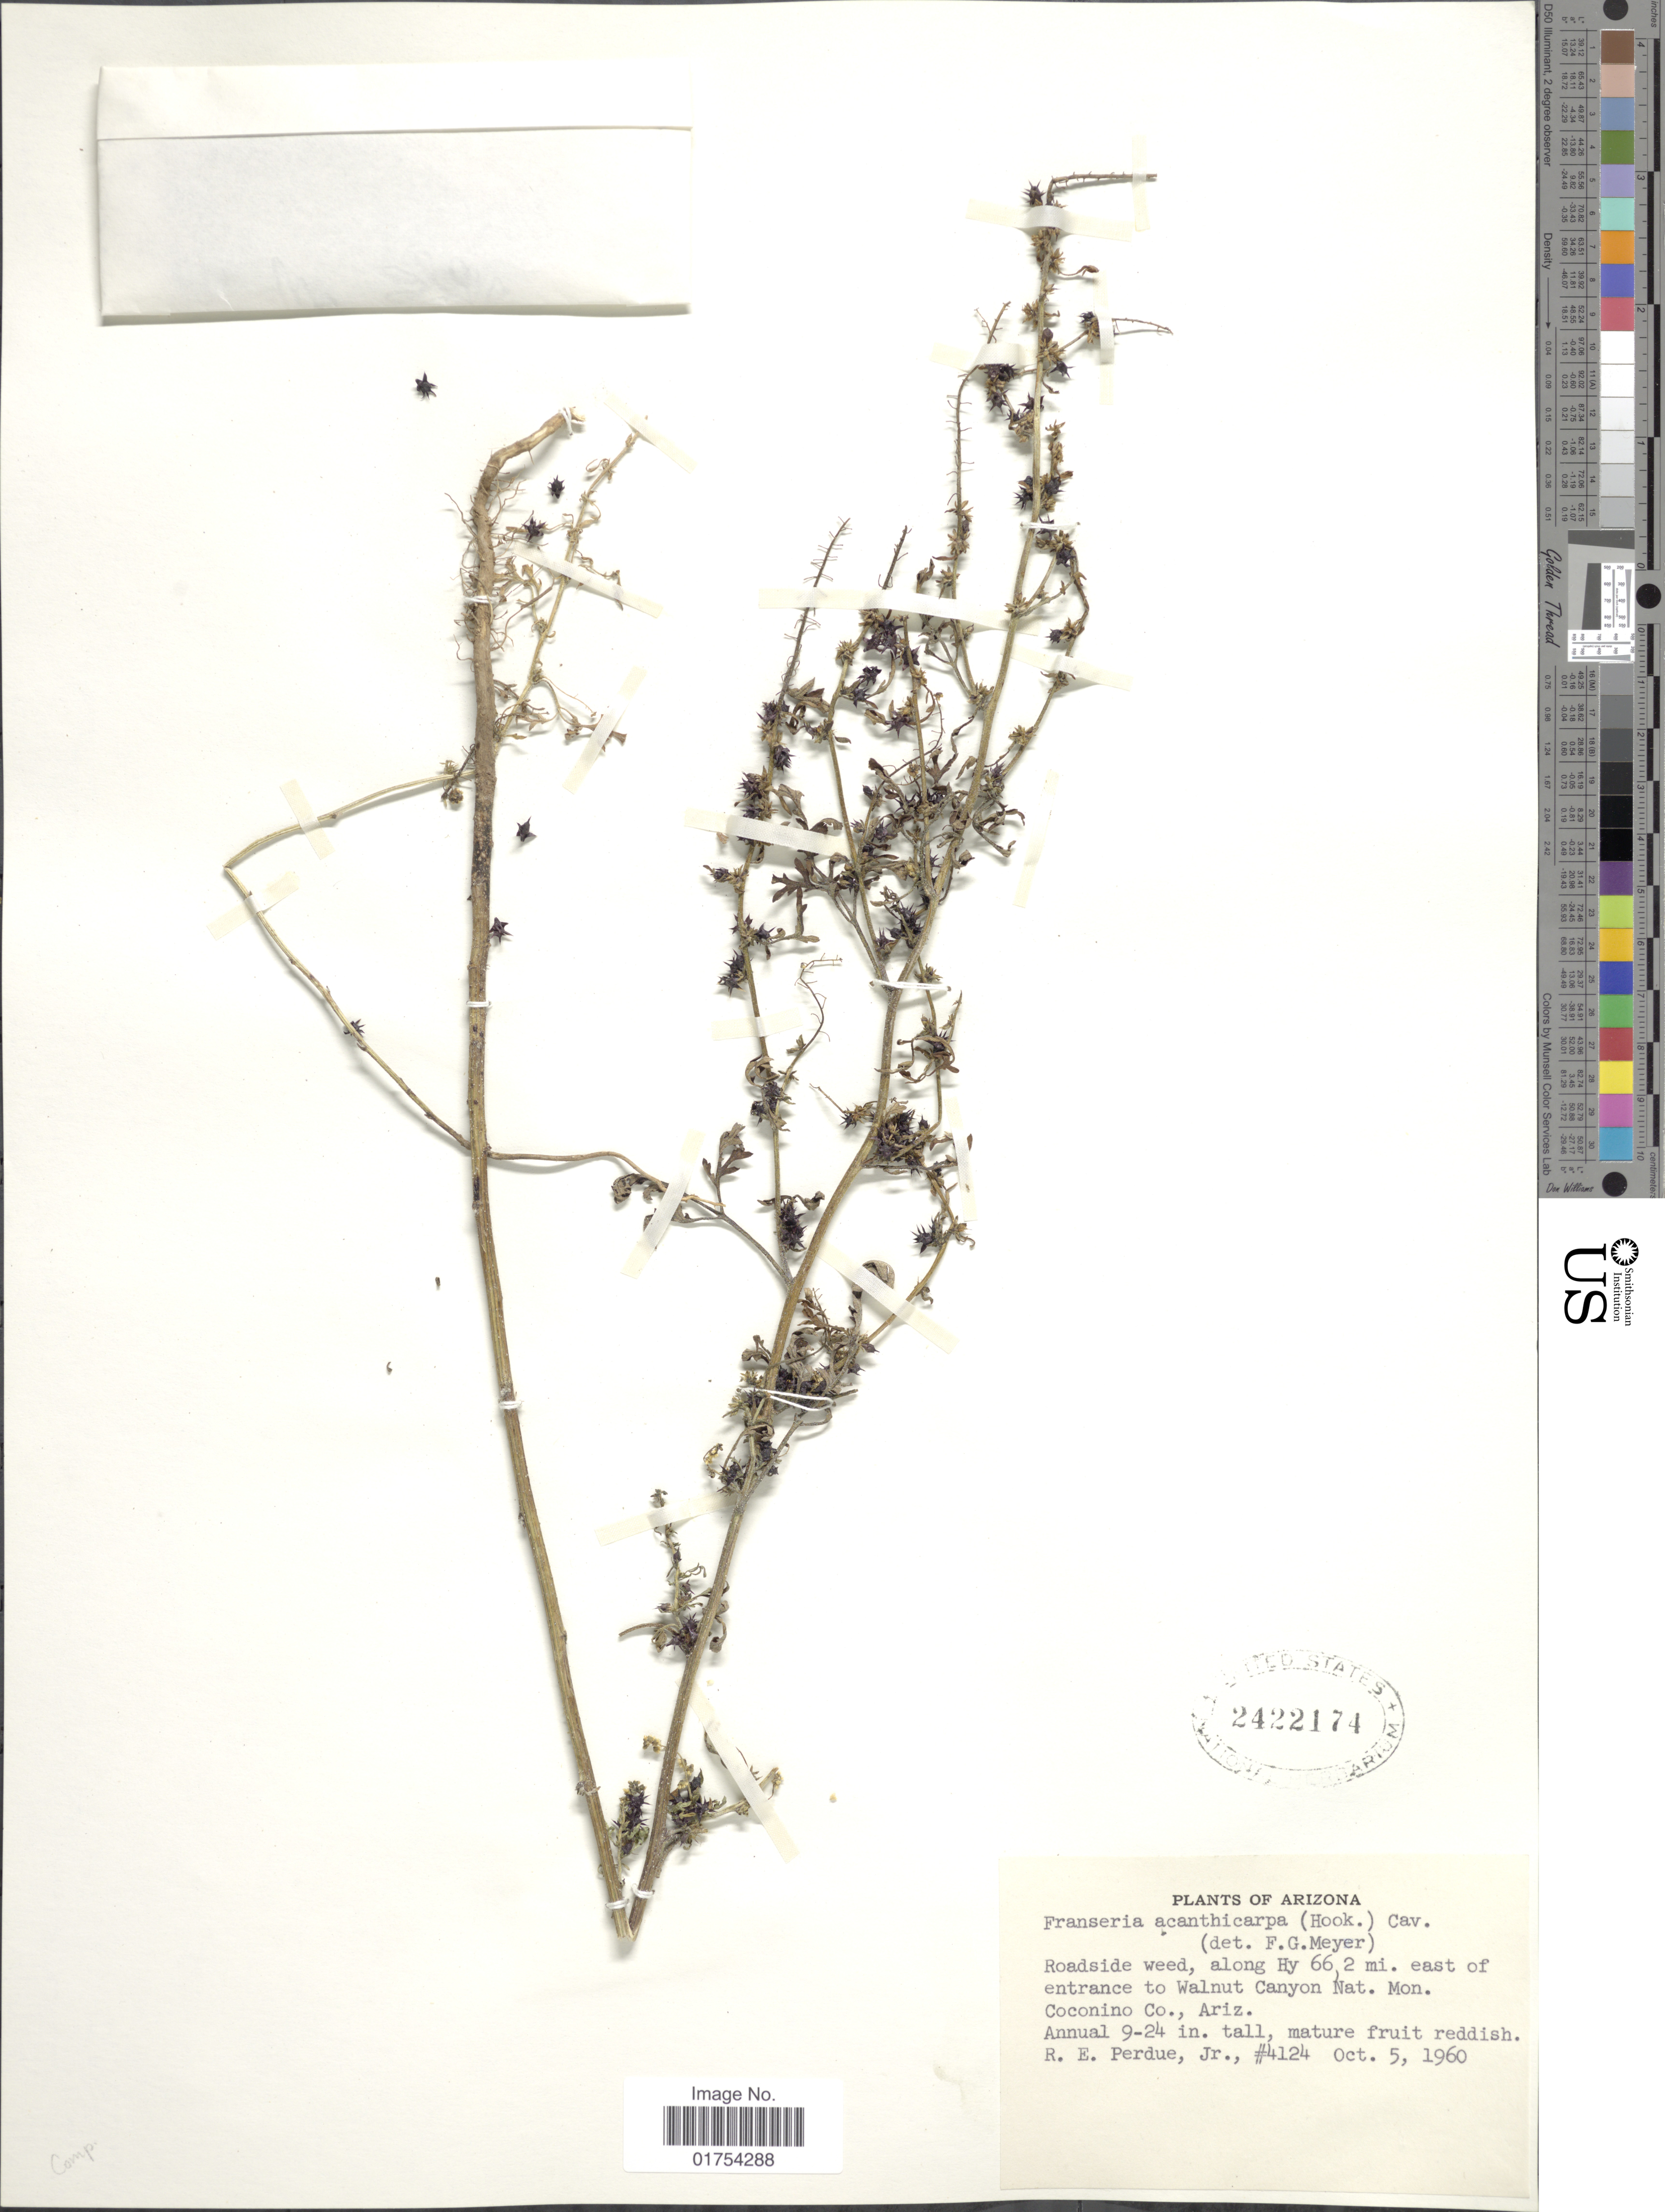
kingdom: Plantae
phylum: Tracheophyta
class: Magnoliopsida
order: Asterales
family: Asteraceae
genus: Franseria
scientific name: Franseria acanthicarpa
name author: Coville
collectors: R. E. Perdue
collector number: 4124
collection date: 1960-10-05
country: United States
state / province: Arizona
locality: Roadside weed, along Hy 66, 2 mi. east of entrance to Walnut Canyon Nat. Mon. Coconino Co.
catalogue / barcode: US 2422174